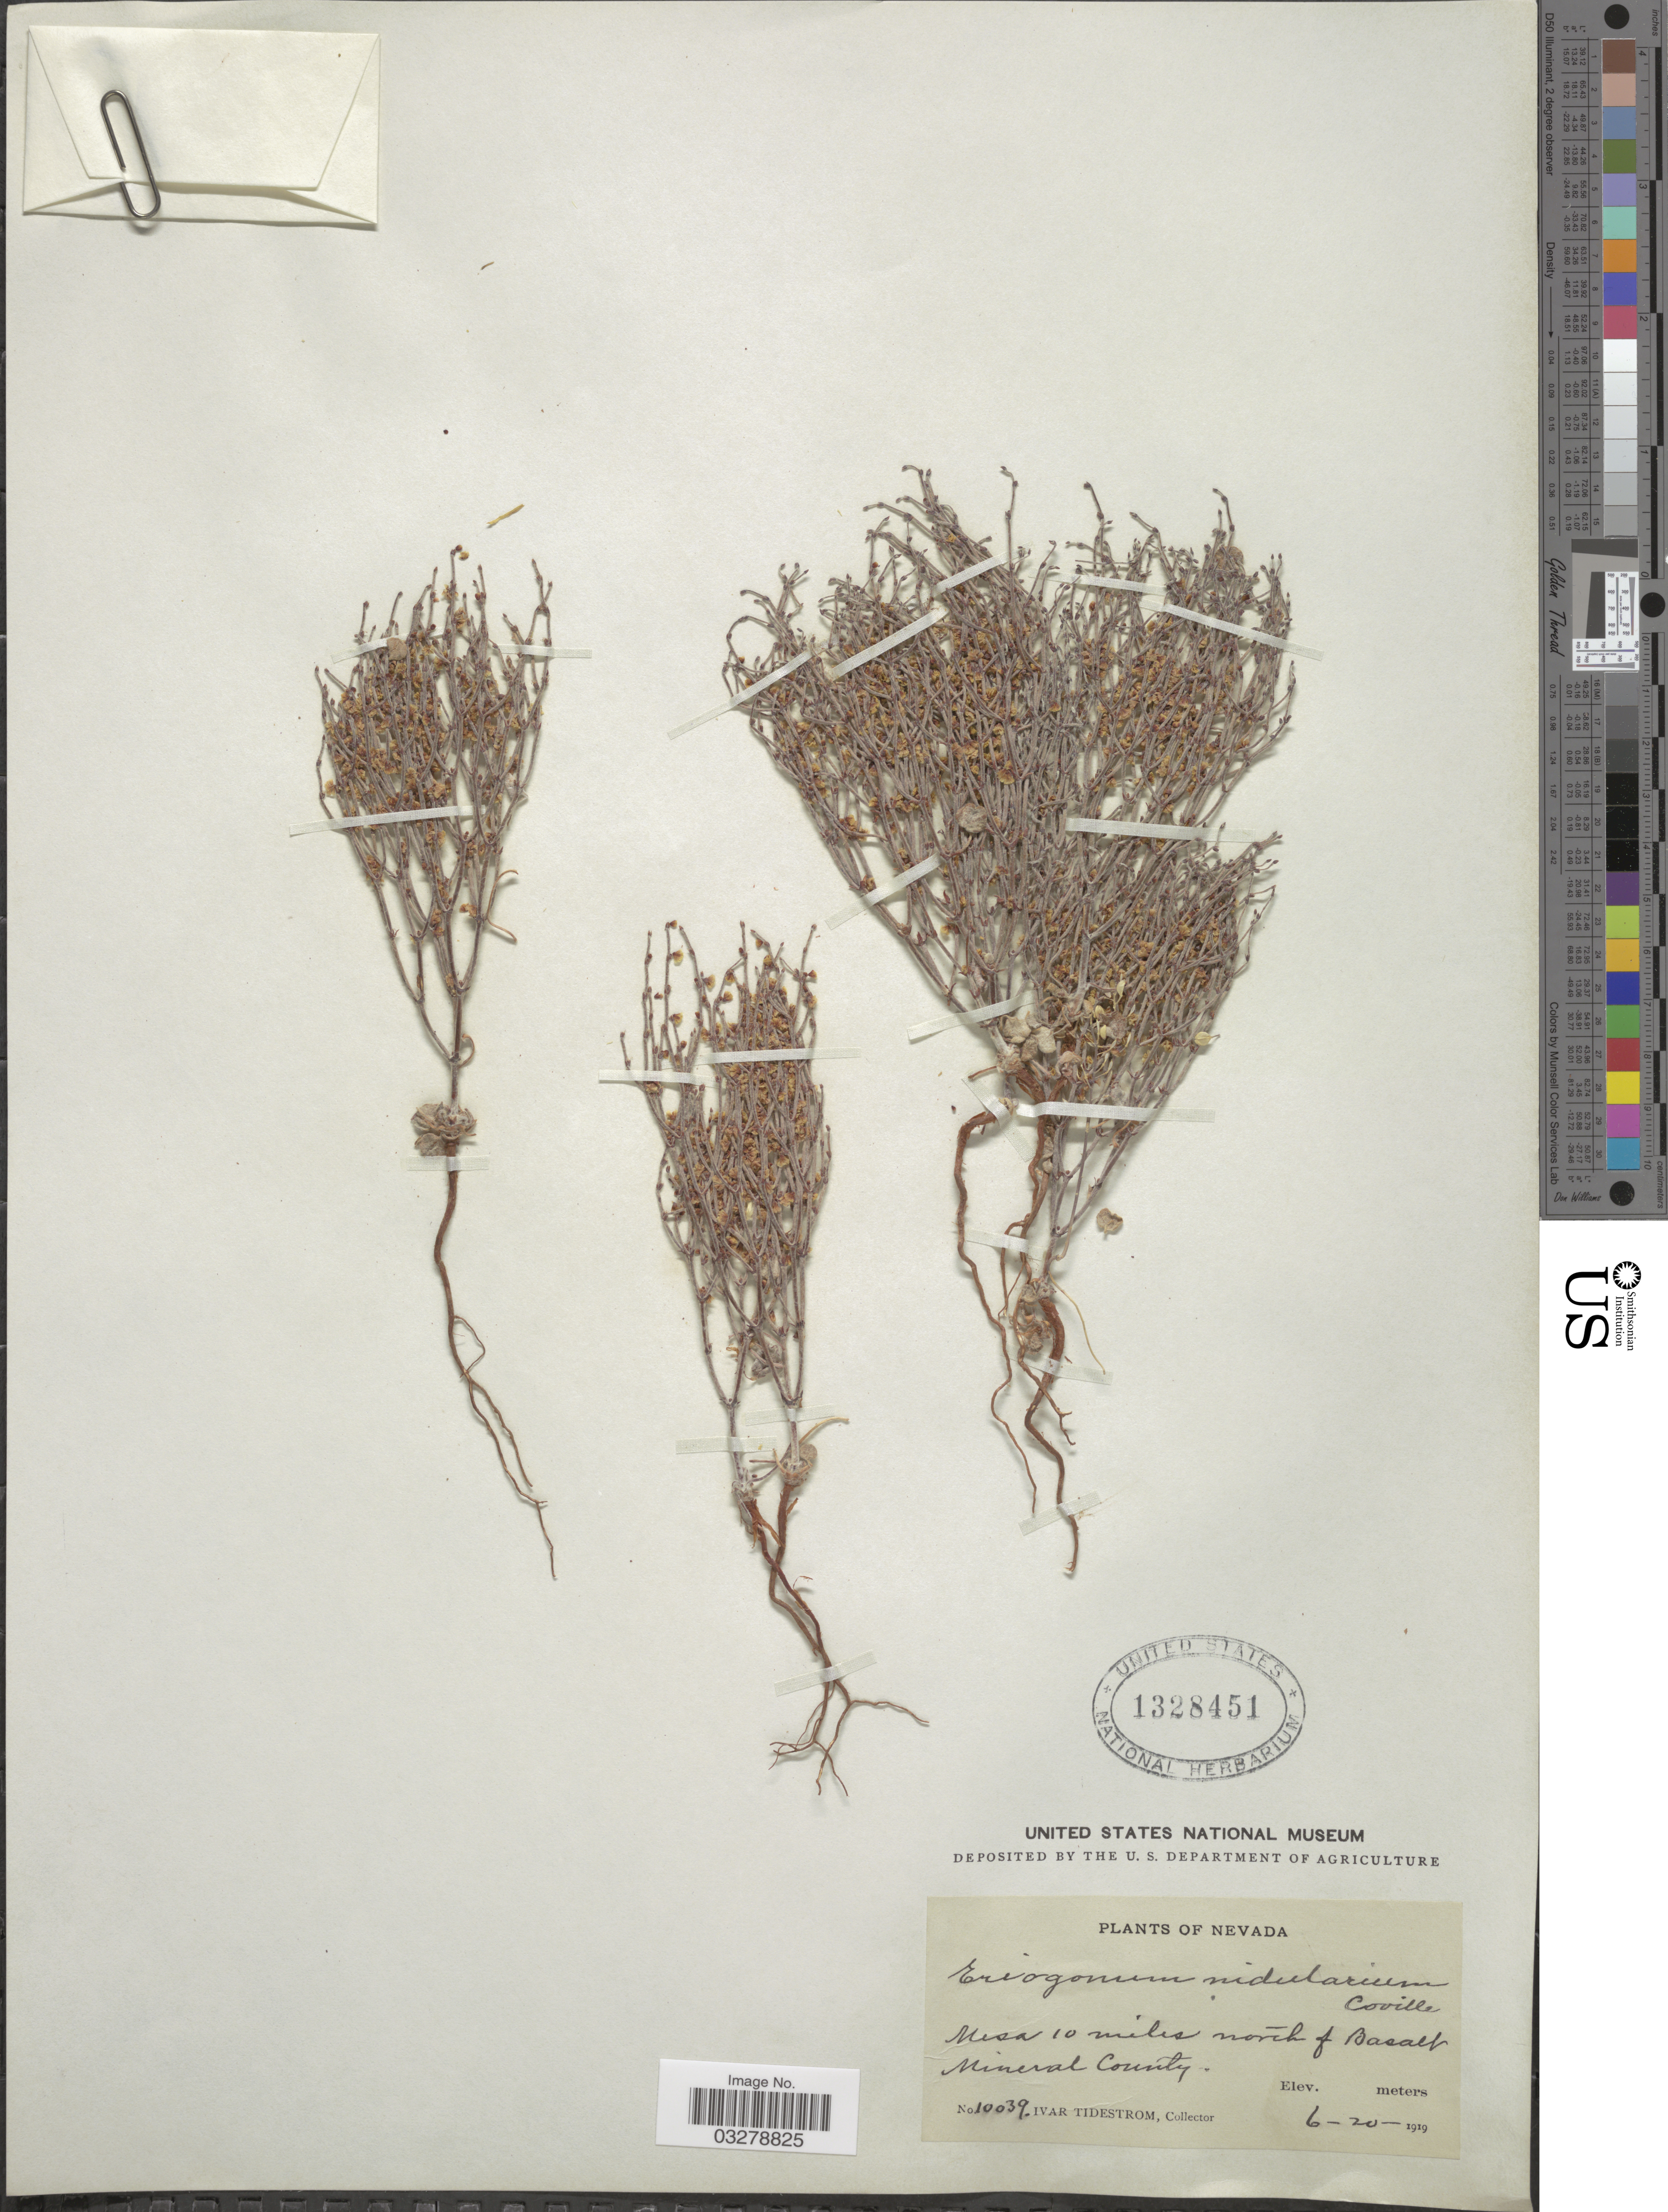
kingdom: Plantae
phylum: Tracheophyta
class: Magnoliopsida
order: Caryophyllales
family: Polygonaceae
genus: Eriogonum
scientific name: Eriogonum nidularium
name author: Coville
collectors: I. F. Tidestrom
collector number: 10039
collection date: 1919-06-20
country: United States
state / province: Nevada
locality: Mesa 10 miles north of Basalt Mineral County.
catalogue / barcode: US 1328451